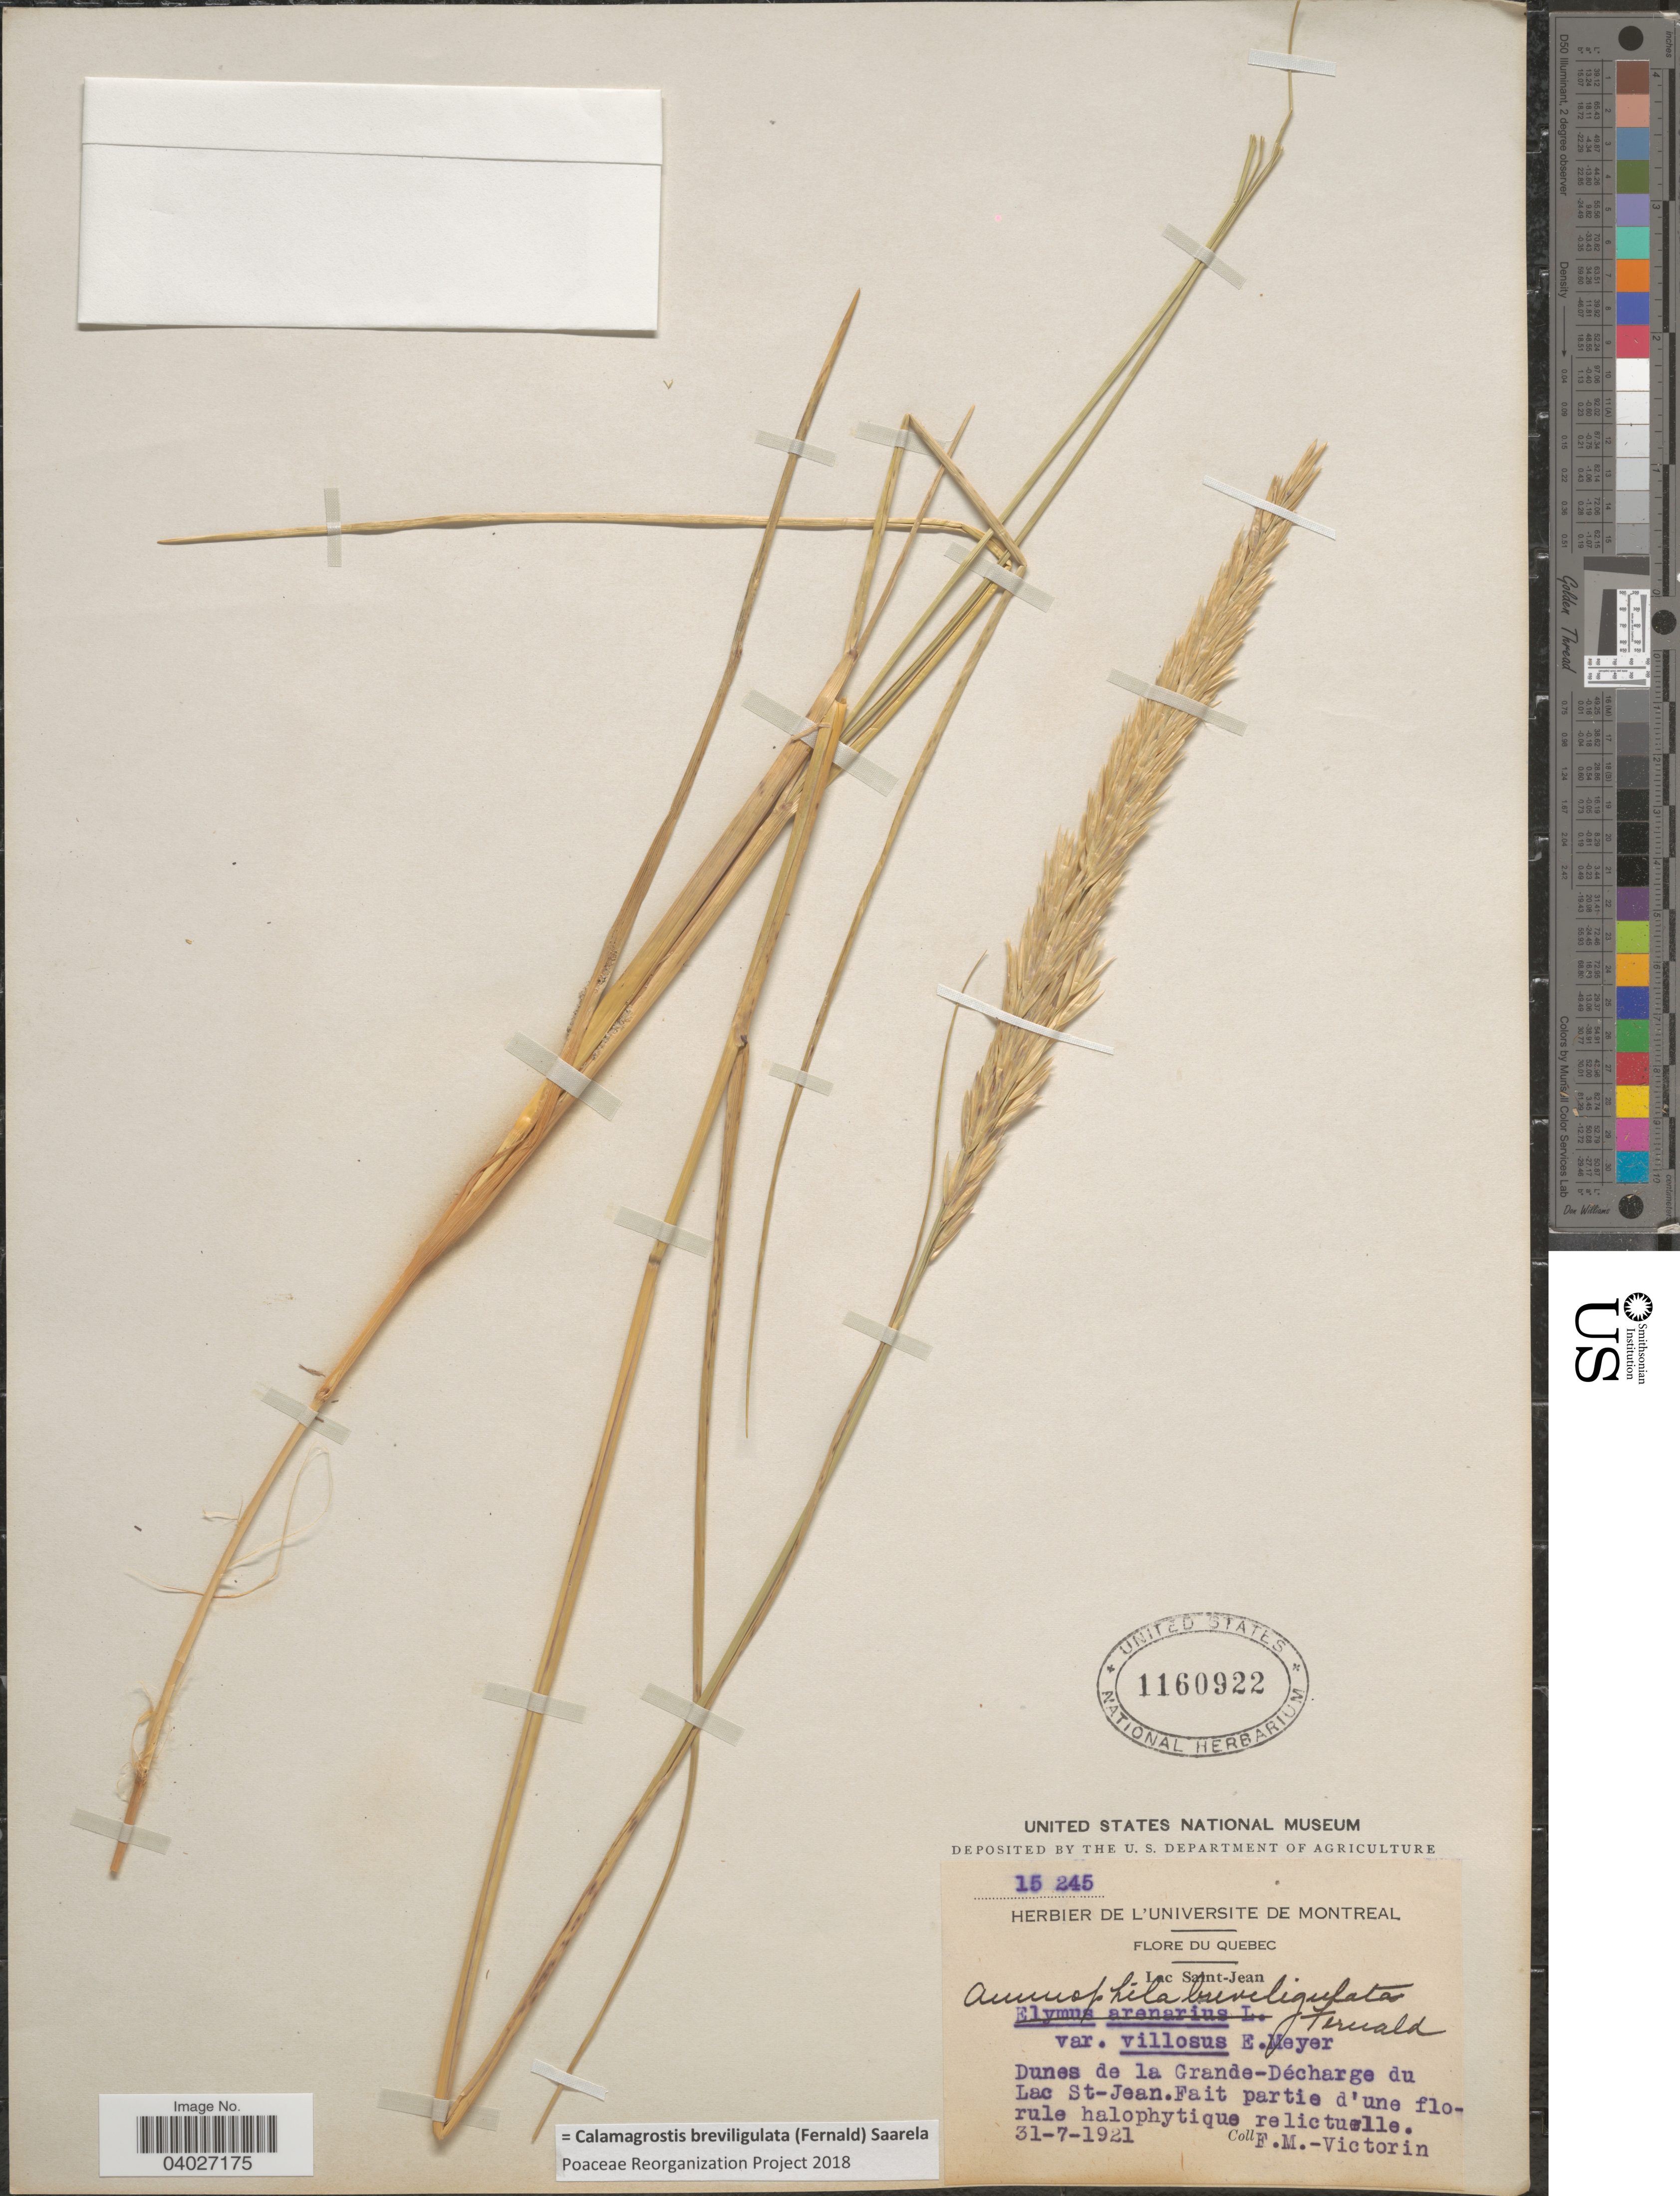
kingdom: Plantae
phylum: Tracheophyta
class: Liliopsida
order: Poales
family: Poaceae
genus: Calamagrostis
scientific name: Calamagrostis breviligulata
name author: (Fernald) Saarela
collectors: F. Marie-Victorin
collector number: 15245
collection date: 1921-07-31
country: Canada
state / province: Quebec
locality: Dunes de la Grande-Décharge du Lac St-Jean.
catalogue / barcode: US 1160922